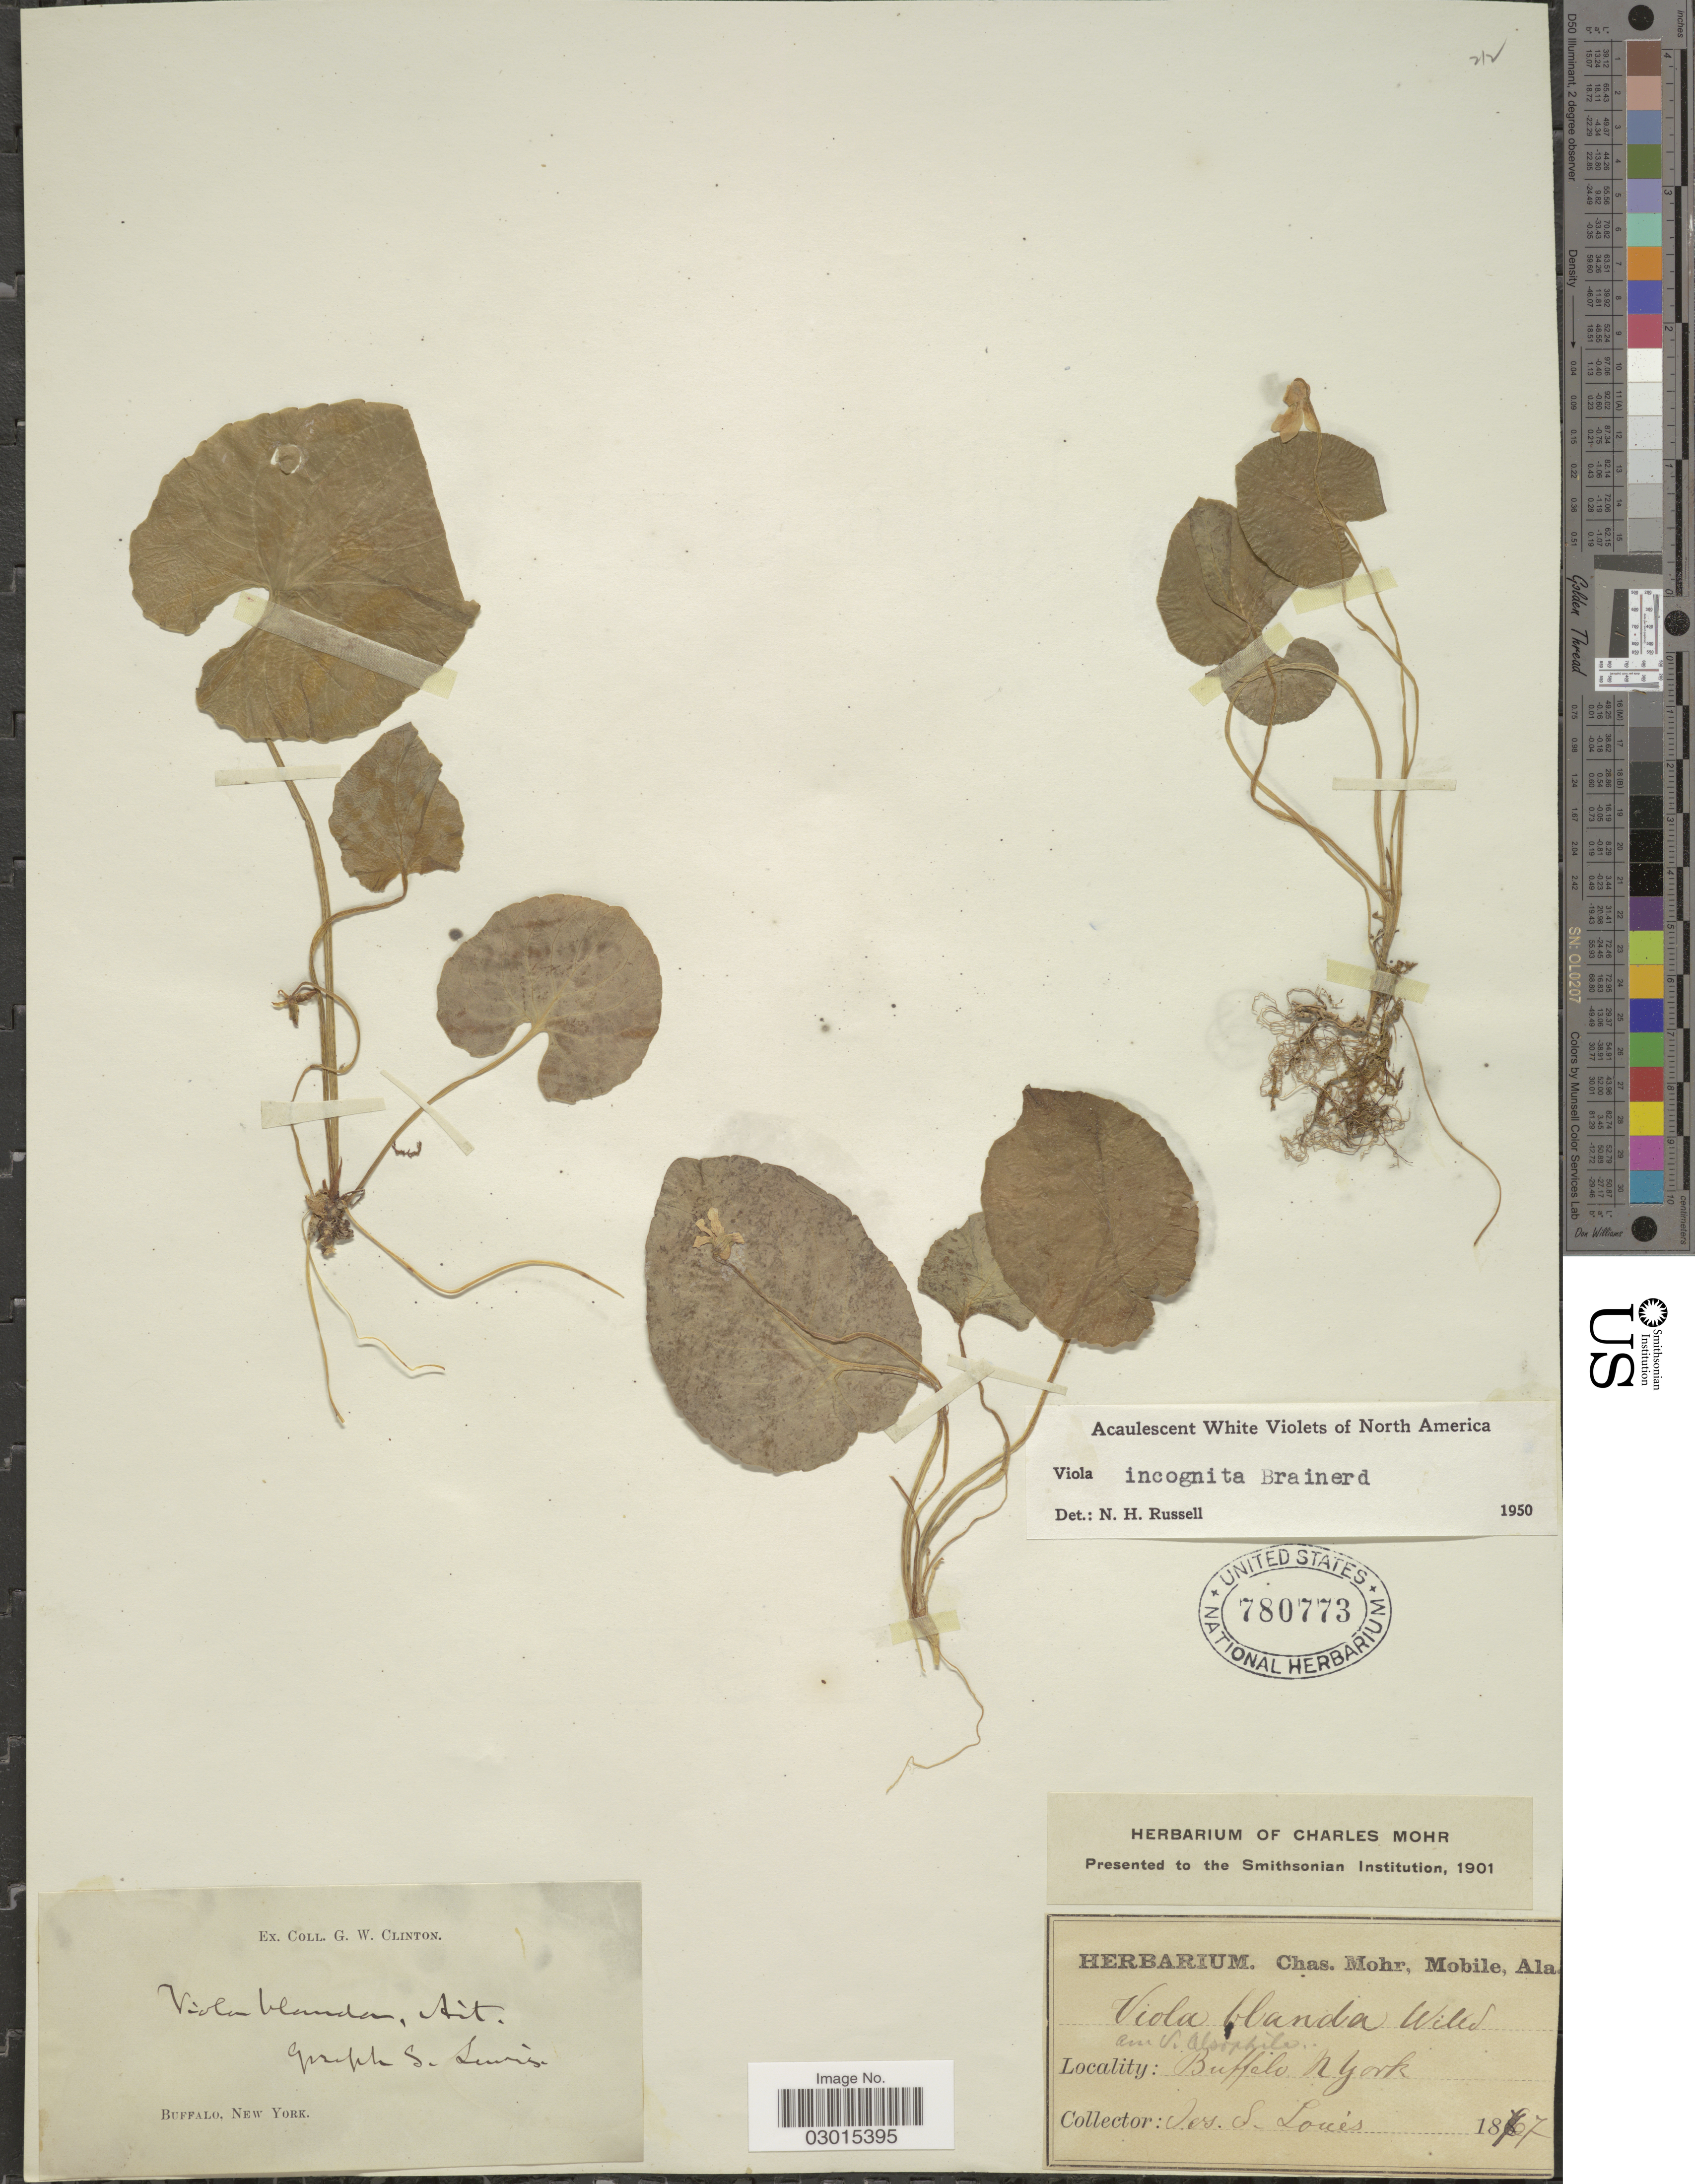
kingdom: Plantae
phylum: Tracheophyta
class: Magnoliopsida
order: Malpighiales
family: Violaceae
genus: Viola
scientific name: Viola incognita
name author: Brainerd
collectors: T. Louis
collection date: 1877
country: United States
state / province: New York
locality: Buffalo. N. York.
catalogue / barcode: US 780773